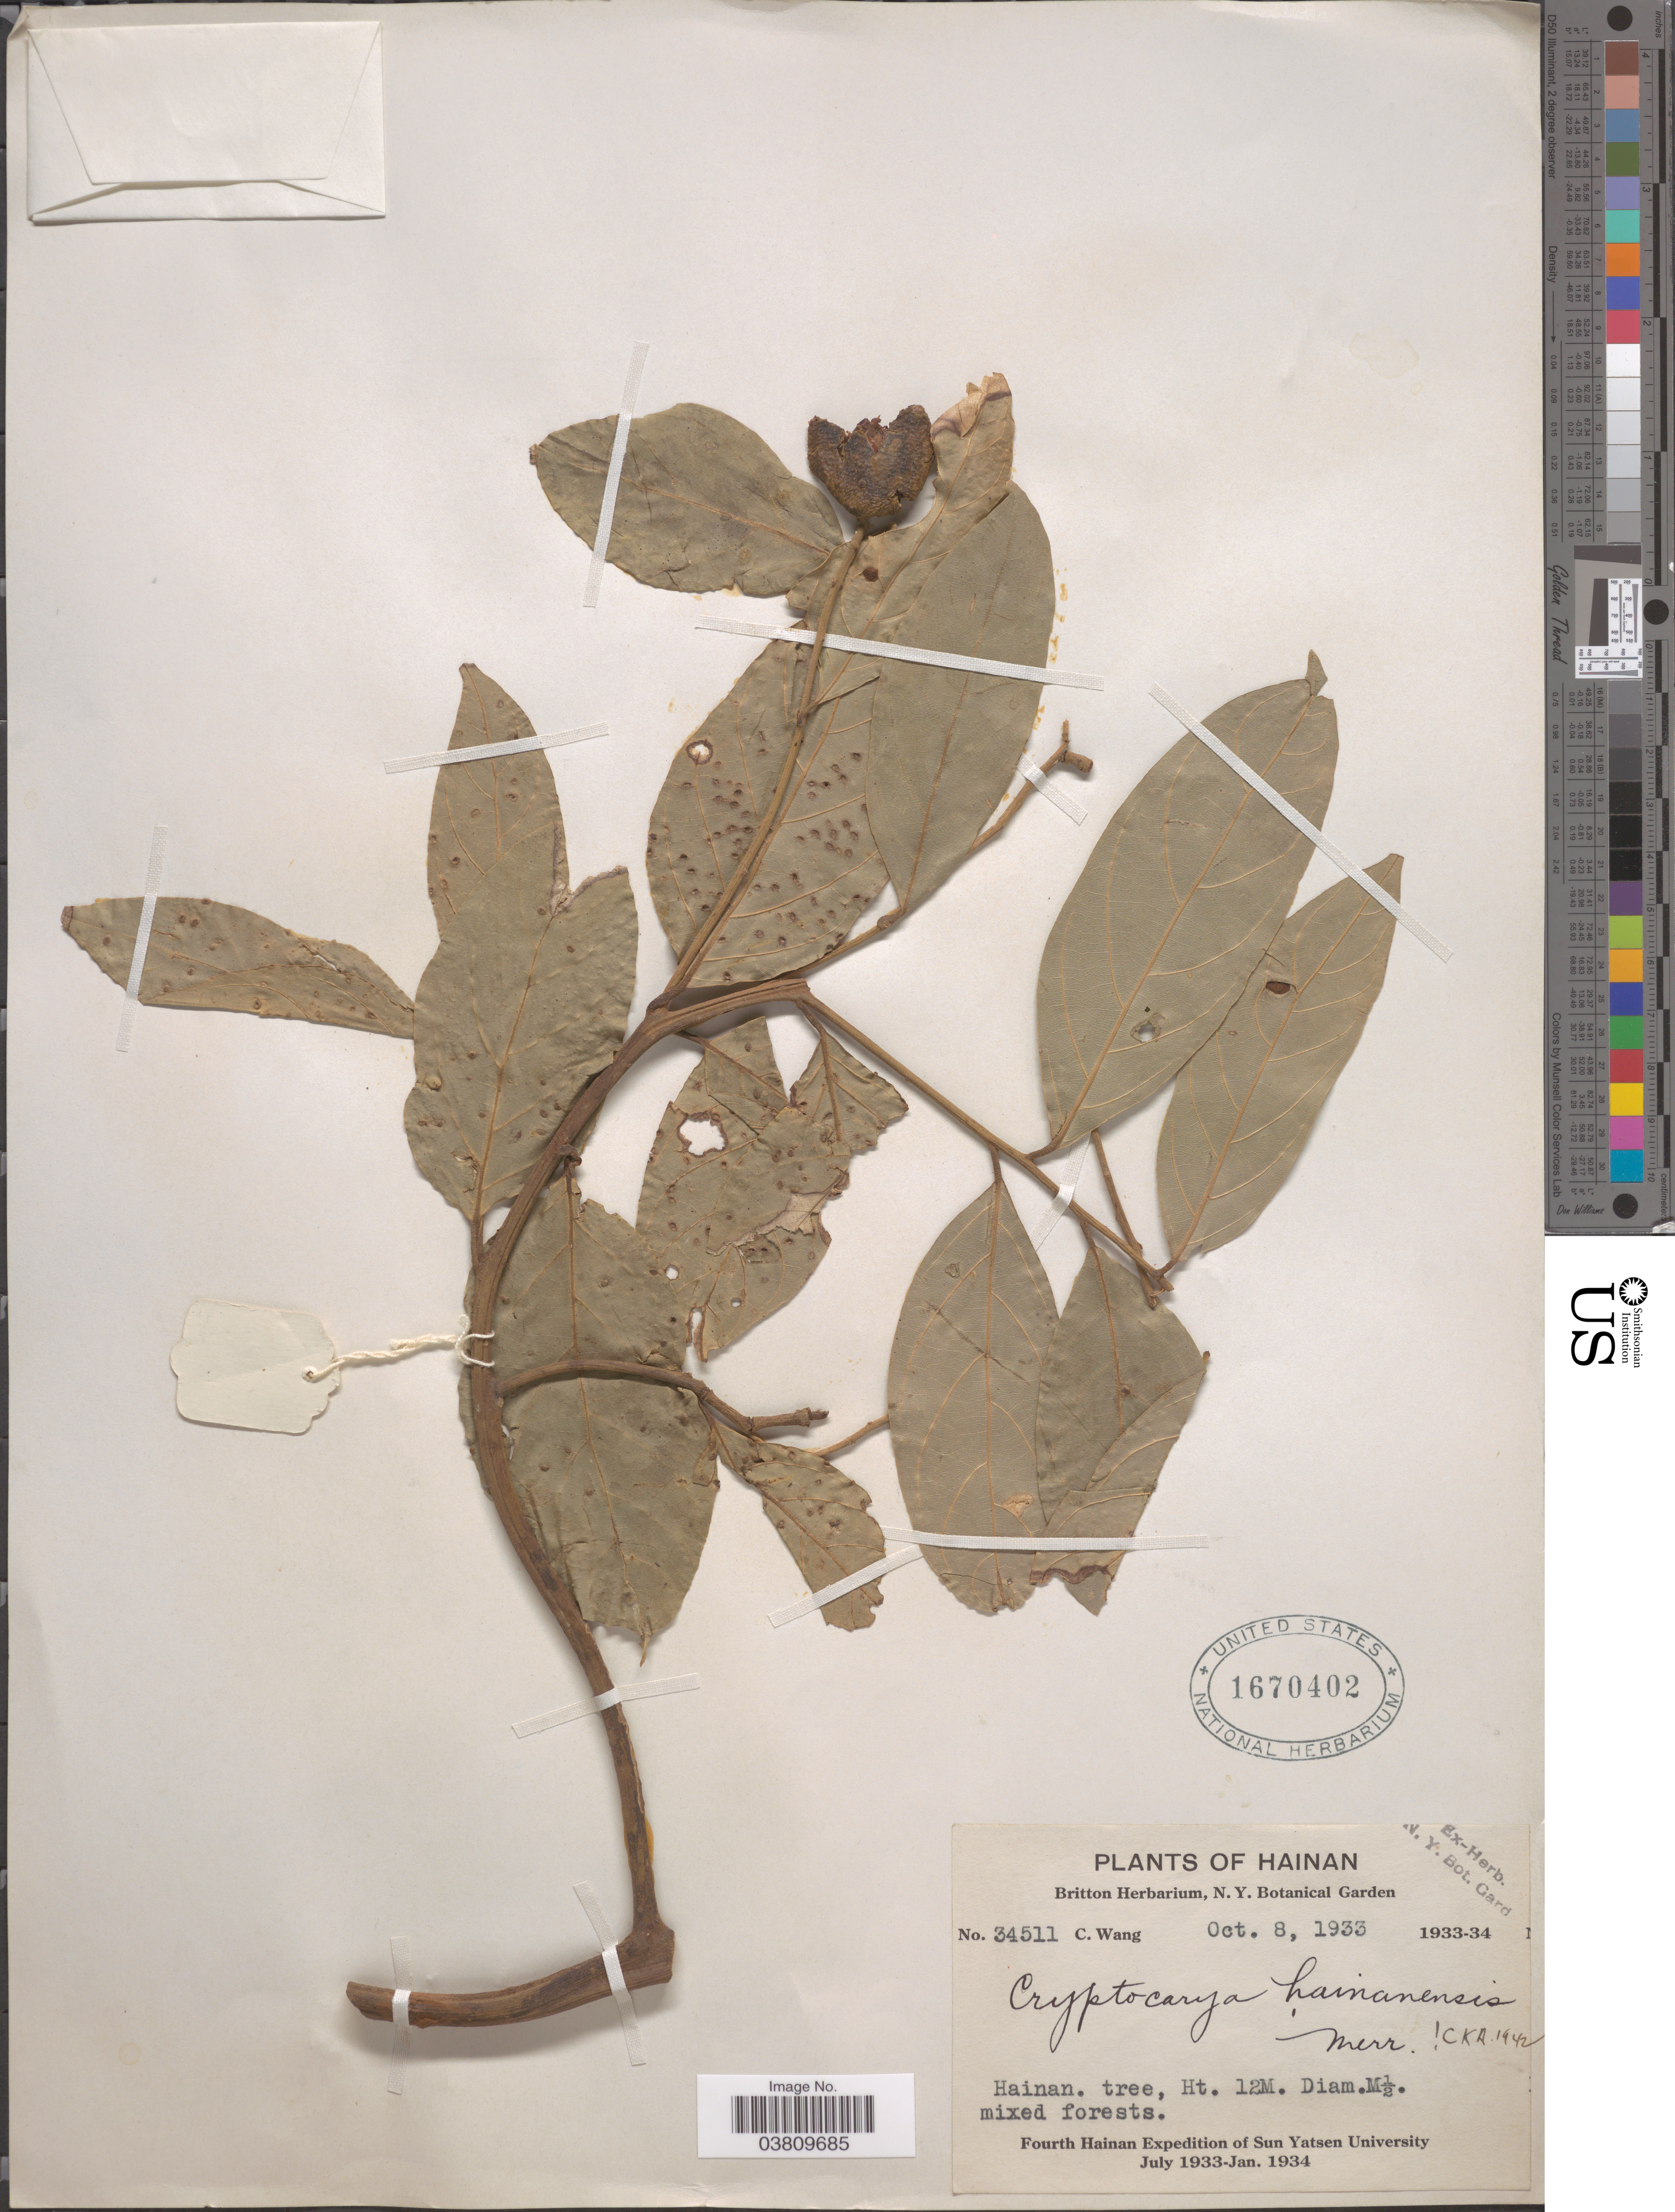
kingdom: Plantae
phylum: Tracheophyta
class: Magnoliopsida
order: Laurales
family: Lauraceae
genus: Cryptocarya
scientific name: Cryptocarya hainanensis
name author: Merr.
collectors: C. Wang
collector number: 34511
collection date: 1933-10-08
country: China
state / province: Hainan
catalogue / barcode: US 1670402